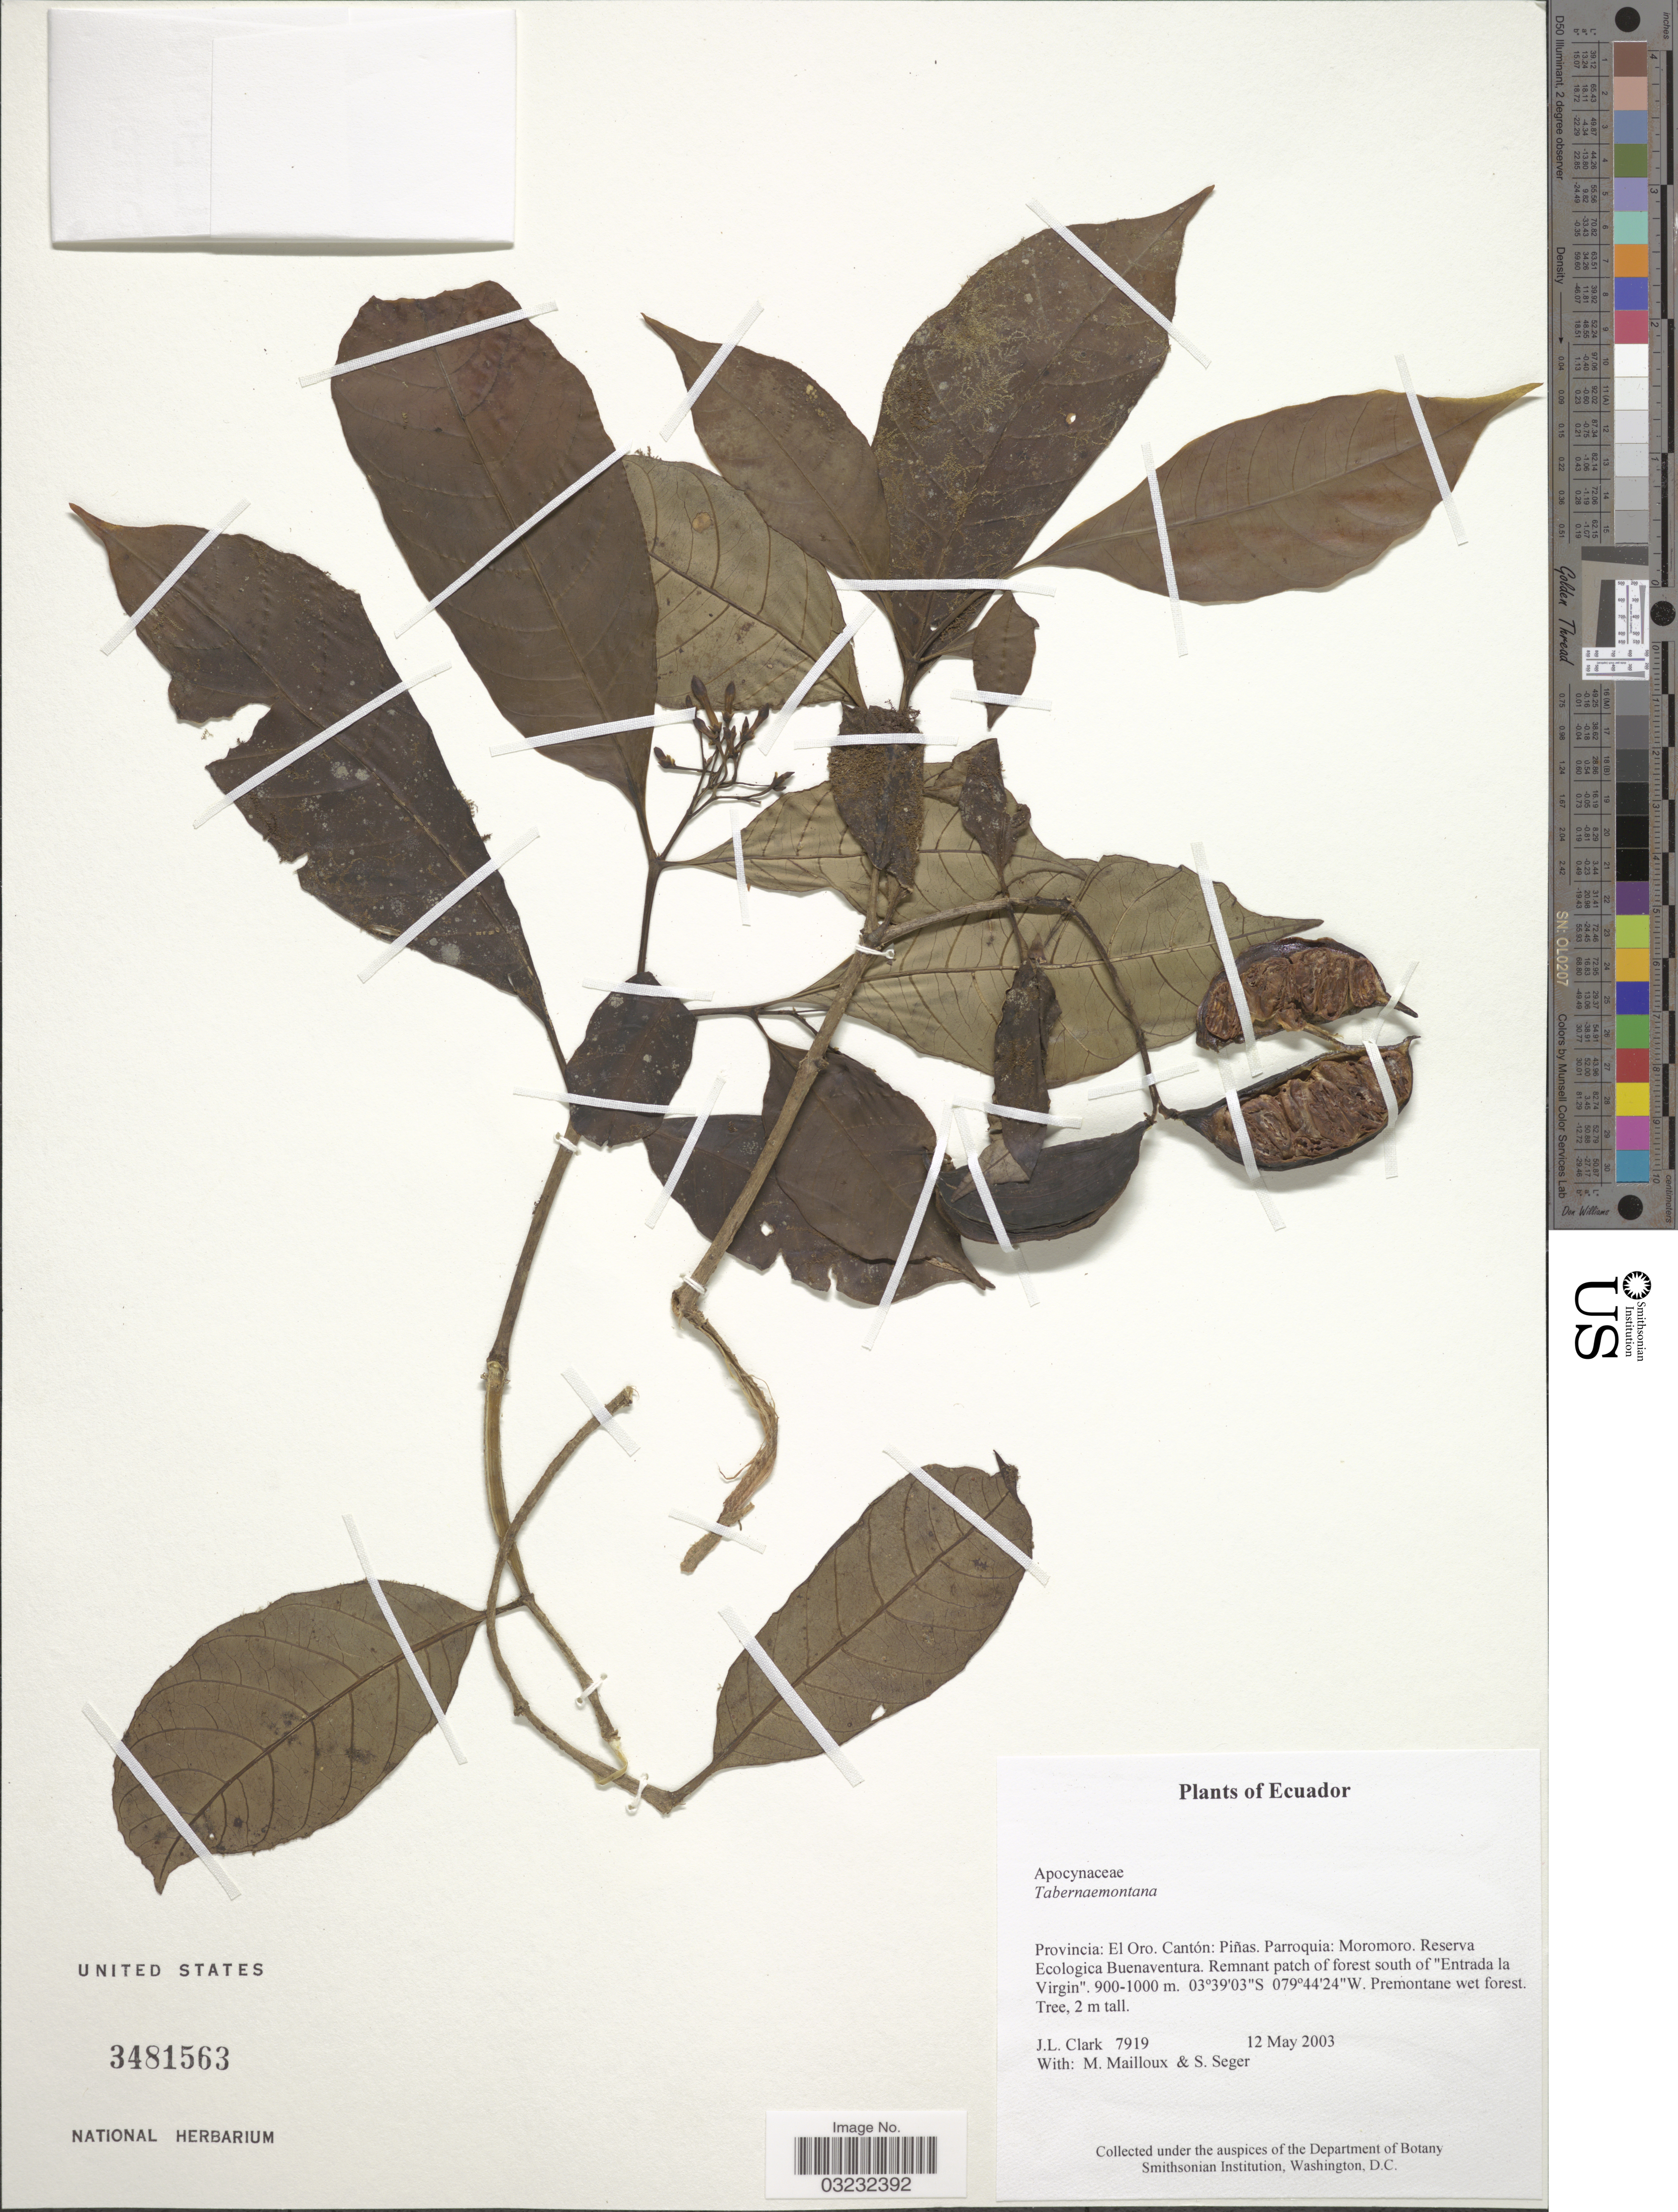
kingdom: Plantae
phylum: Tracheophyta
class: Magnoliopsida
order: Gentianales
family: Apocynaceae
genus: Tabernaemontana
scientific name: Tabernaemontana sp.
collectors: J. L. Clark, M. Mailloux & S. Seger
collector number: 7919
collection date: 2003-05-12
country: Ecuador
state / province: El Oro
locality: Cantón: Piñas. Parroquia: Moromoro. Reserva Ecologica Buenaventura. Remnant patch of forest south of "Entrada la Virgin".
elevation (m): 900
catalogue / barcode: US 3481563